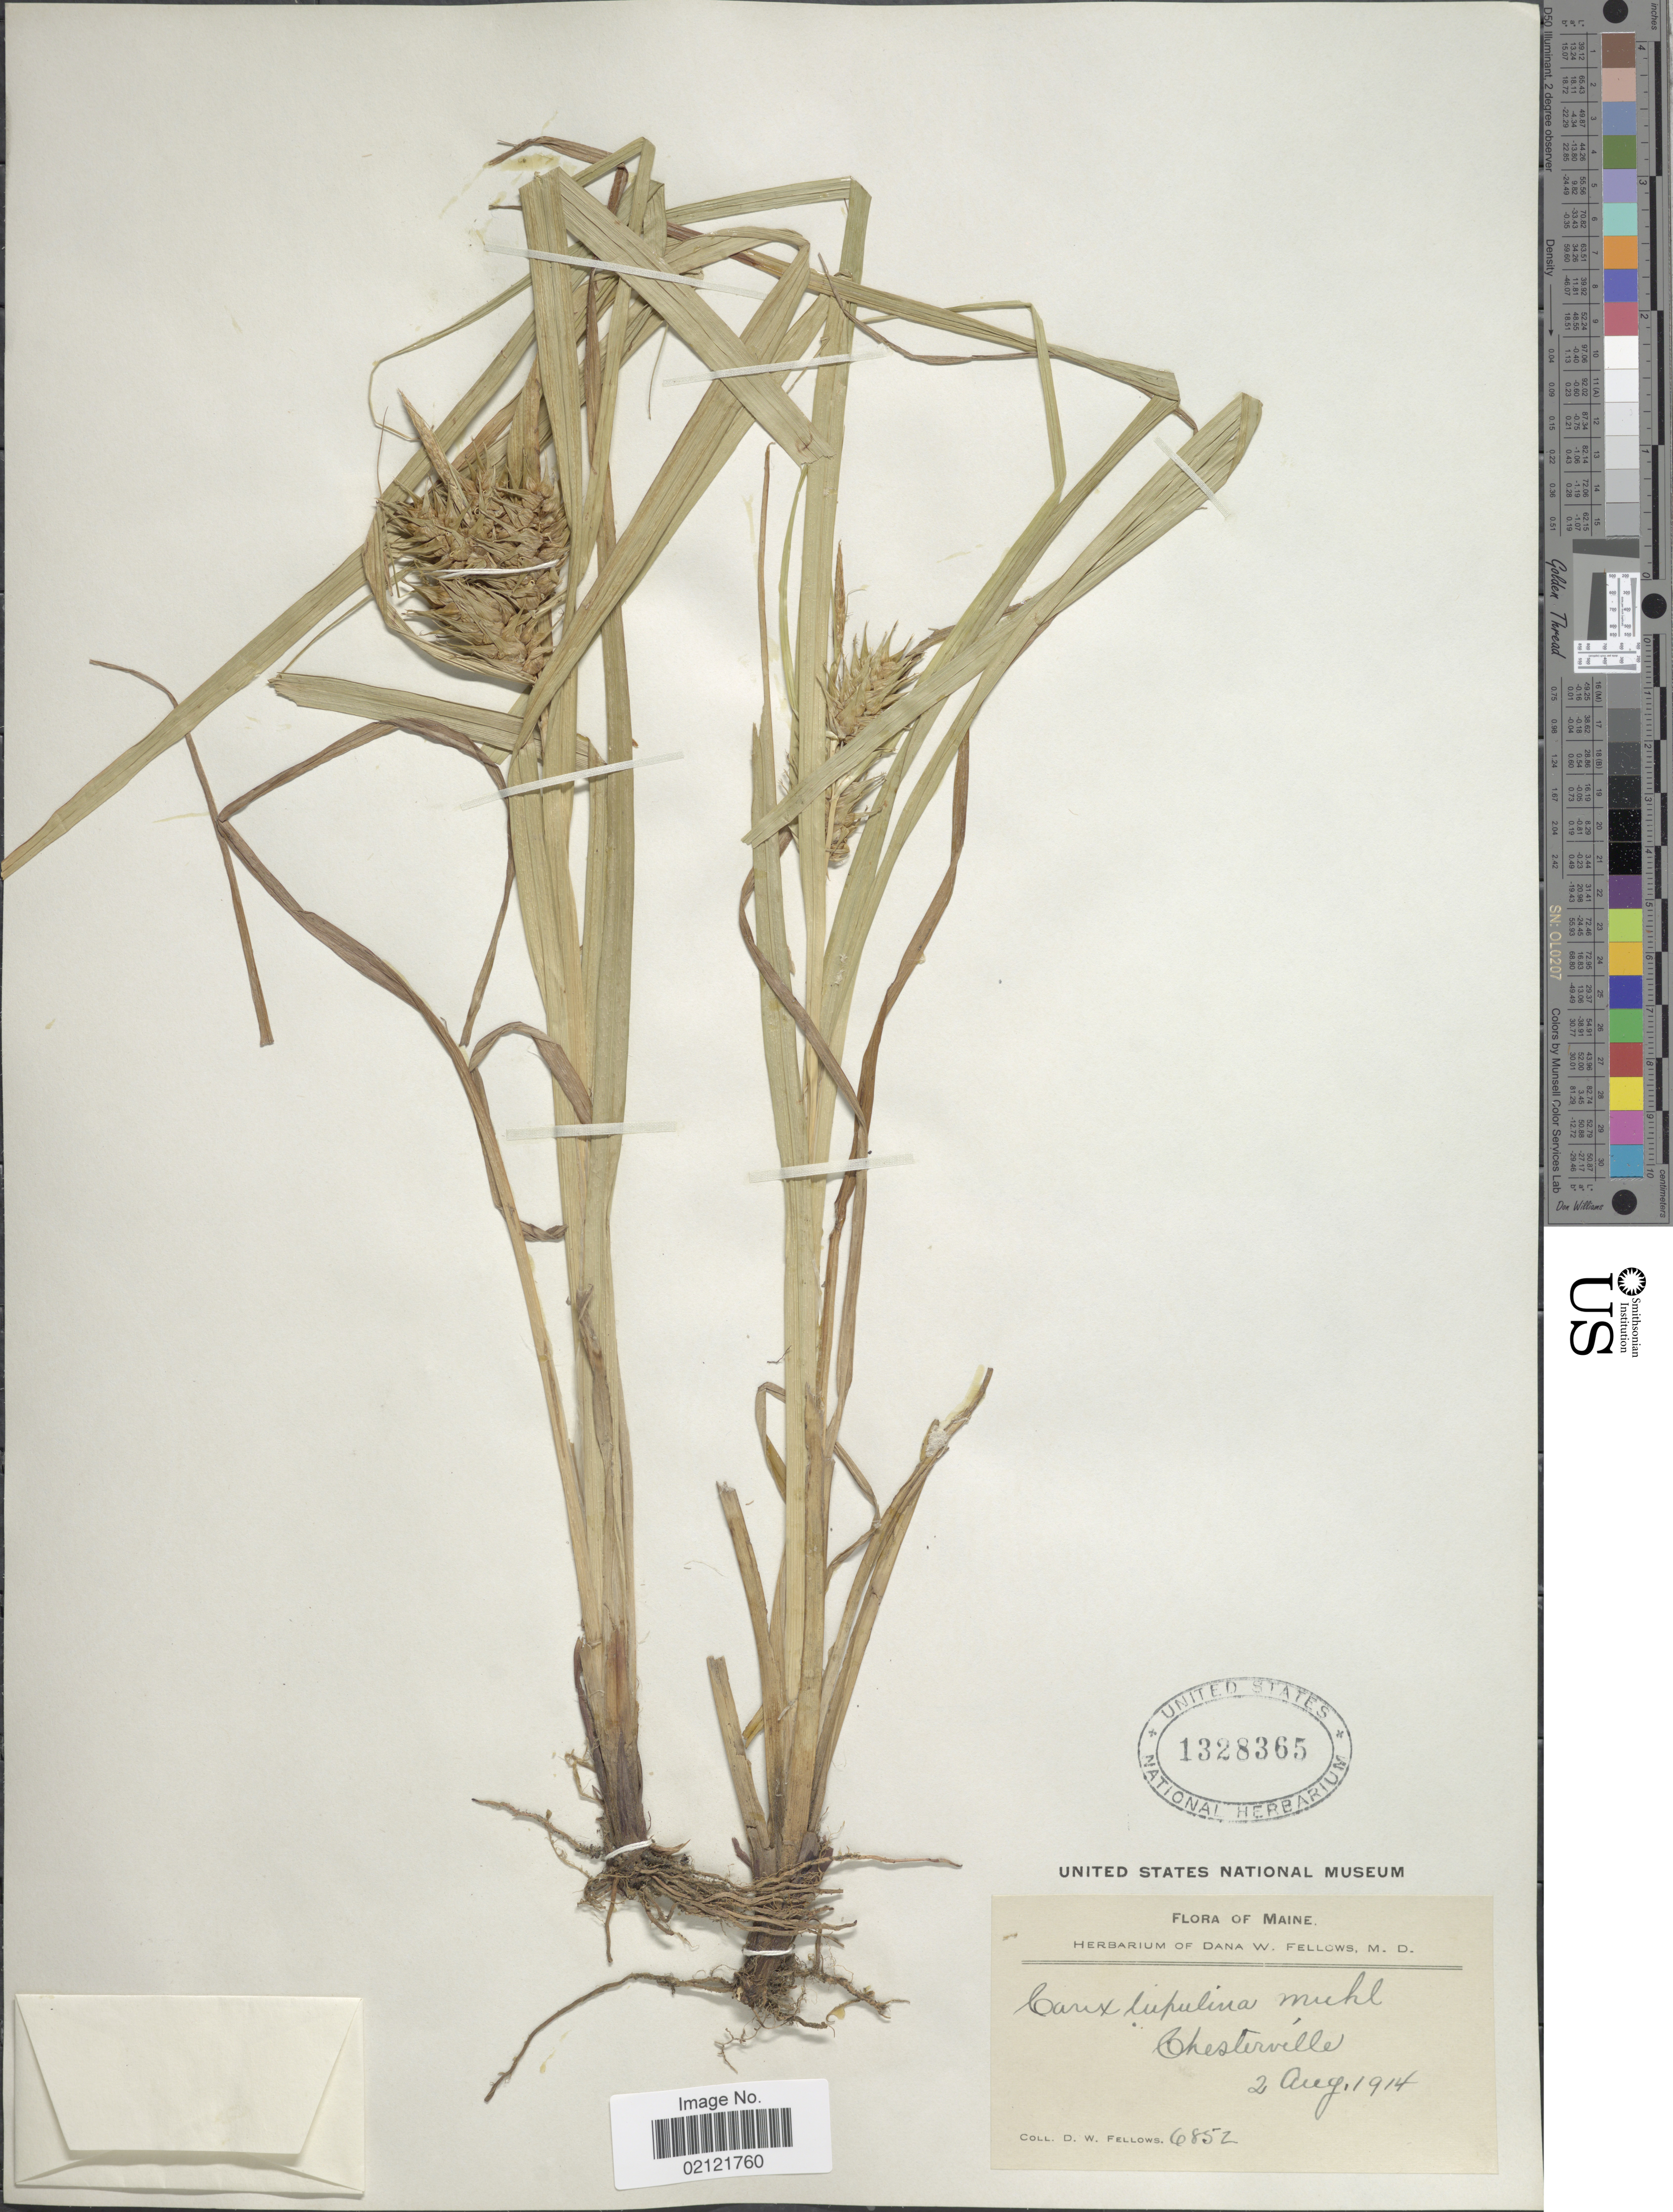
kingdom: Plantae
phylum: Tracheophyta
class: Liliopsida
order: Poales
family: Cyperaceae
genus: Carex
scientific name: Carex lupulina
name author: Muhl. ex Willd.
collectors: D. W. Fellows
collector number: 6852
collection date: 1914-08-02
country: United States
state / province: Maine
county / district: Franklin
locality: Chesterville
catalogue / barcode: US 1328365